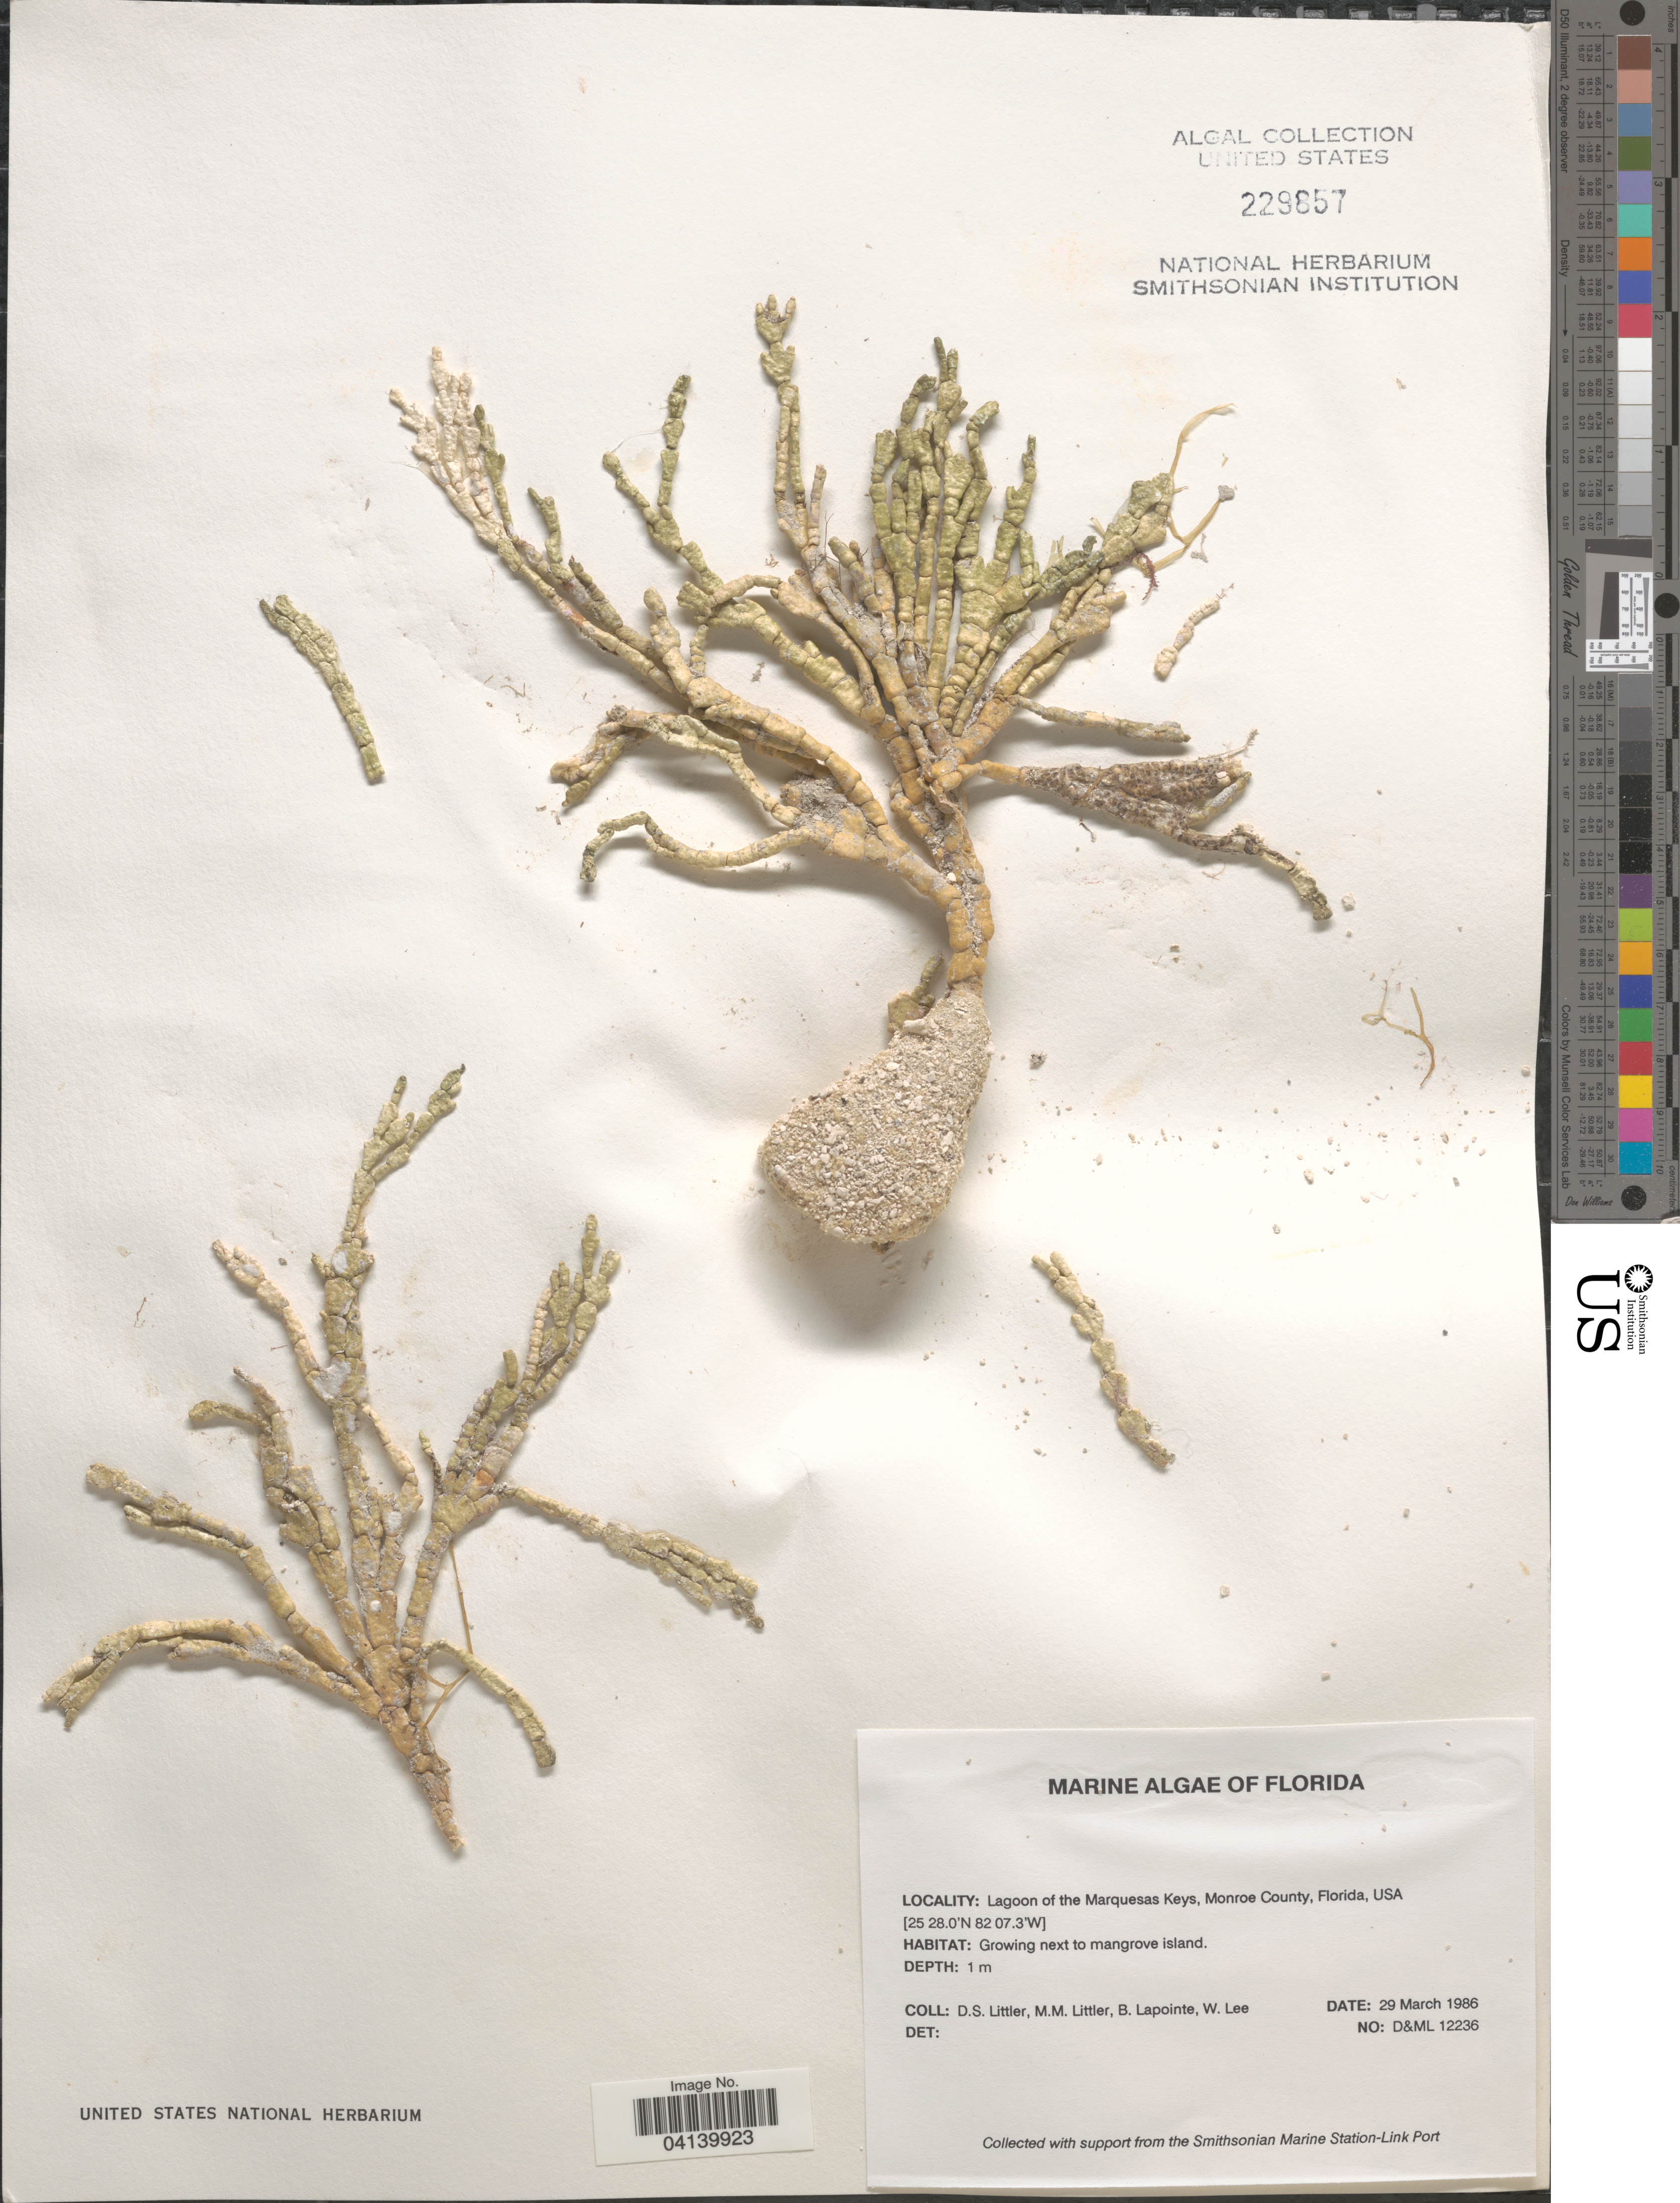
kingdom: Plantae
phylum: Chlorophyta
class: Ulvophyceae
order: Bryopsidales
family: Halimedaceae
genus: Halimeda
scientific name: Halimeda sp.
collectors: D. S. Littler, B. Lapointe & W. Lee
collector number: D&ML 12236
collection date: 1986-03-29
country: United States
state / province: Florida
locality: Lagoon of the Marquesas Keys, Monroe County.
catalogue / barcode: US 229857